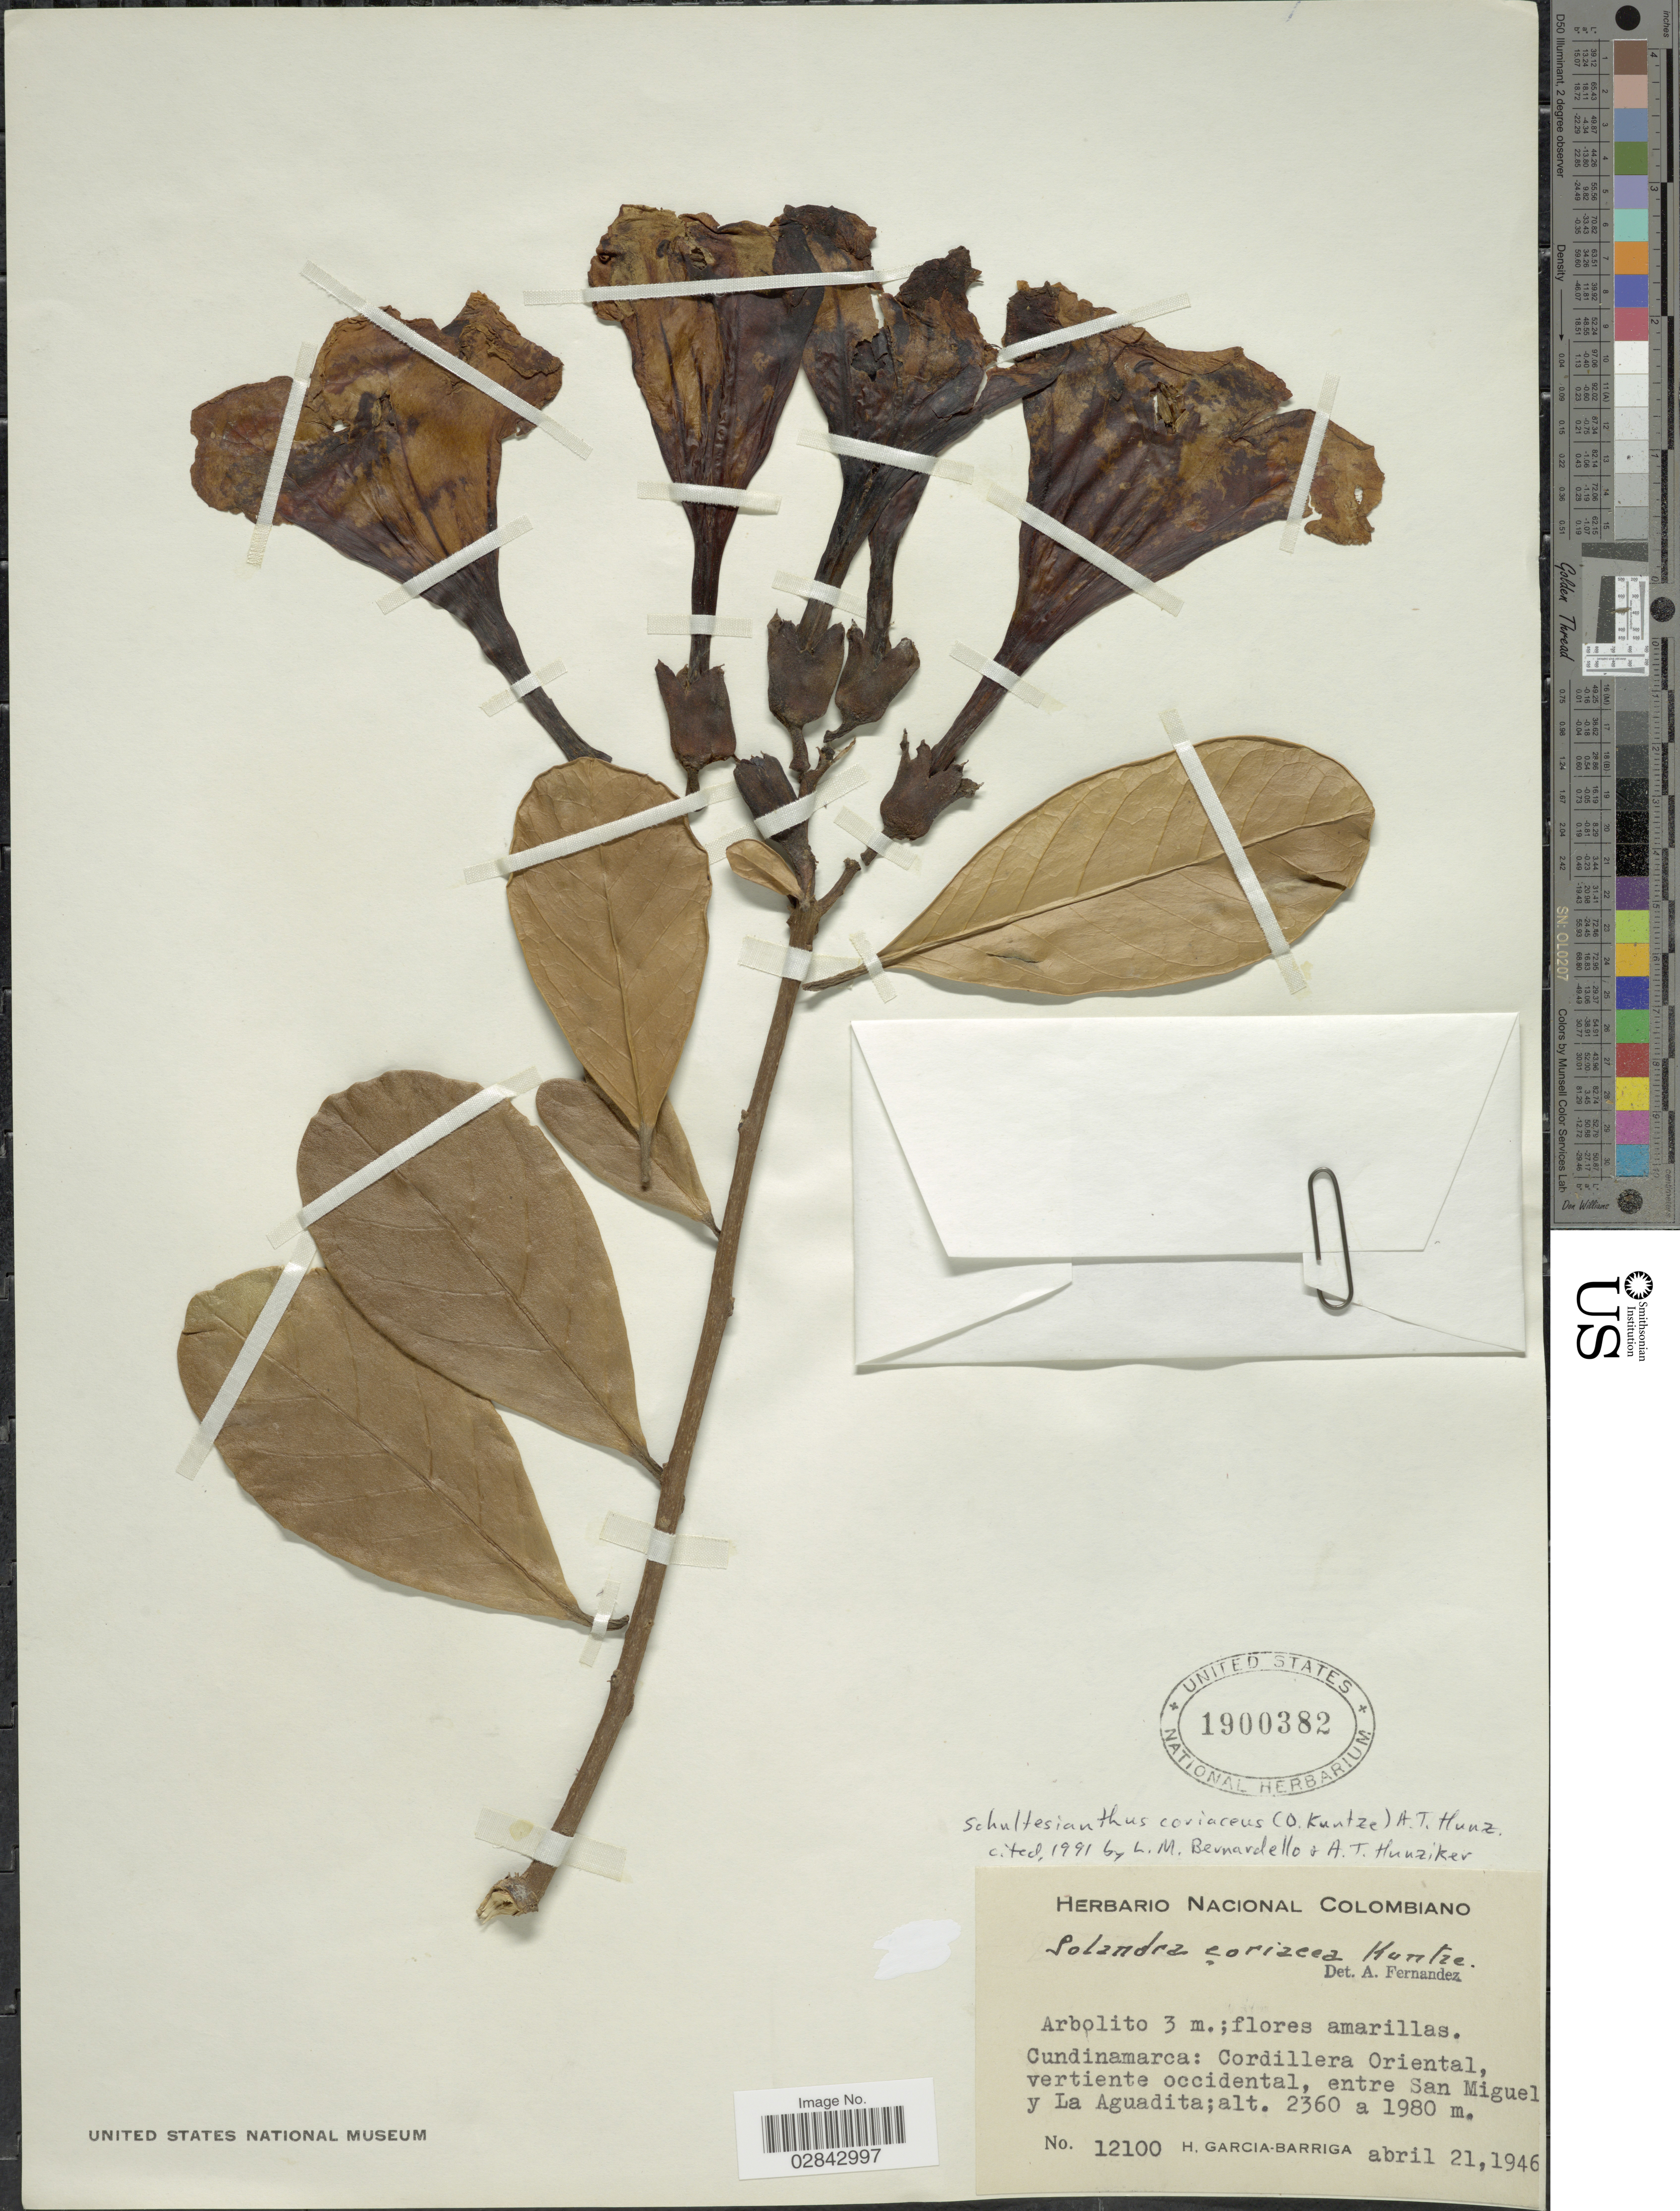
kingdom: Plantae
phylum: Tracheophyta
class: Magnoliopsida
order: Solanales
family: Solanaceae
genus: Schultesianthus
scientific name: Schultesianthus coriaceus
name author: (Kuntze) Hunz.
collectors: H. García Barriga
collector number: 12100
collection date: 1946-04-21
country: Colombia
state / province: Cundinamarca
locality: Cordillera Oriental, vertiente occidental, entre San Miguel y La Aguadita.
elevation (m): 1980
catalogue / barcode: US 1900382